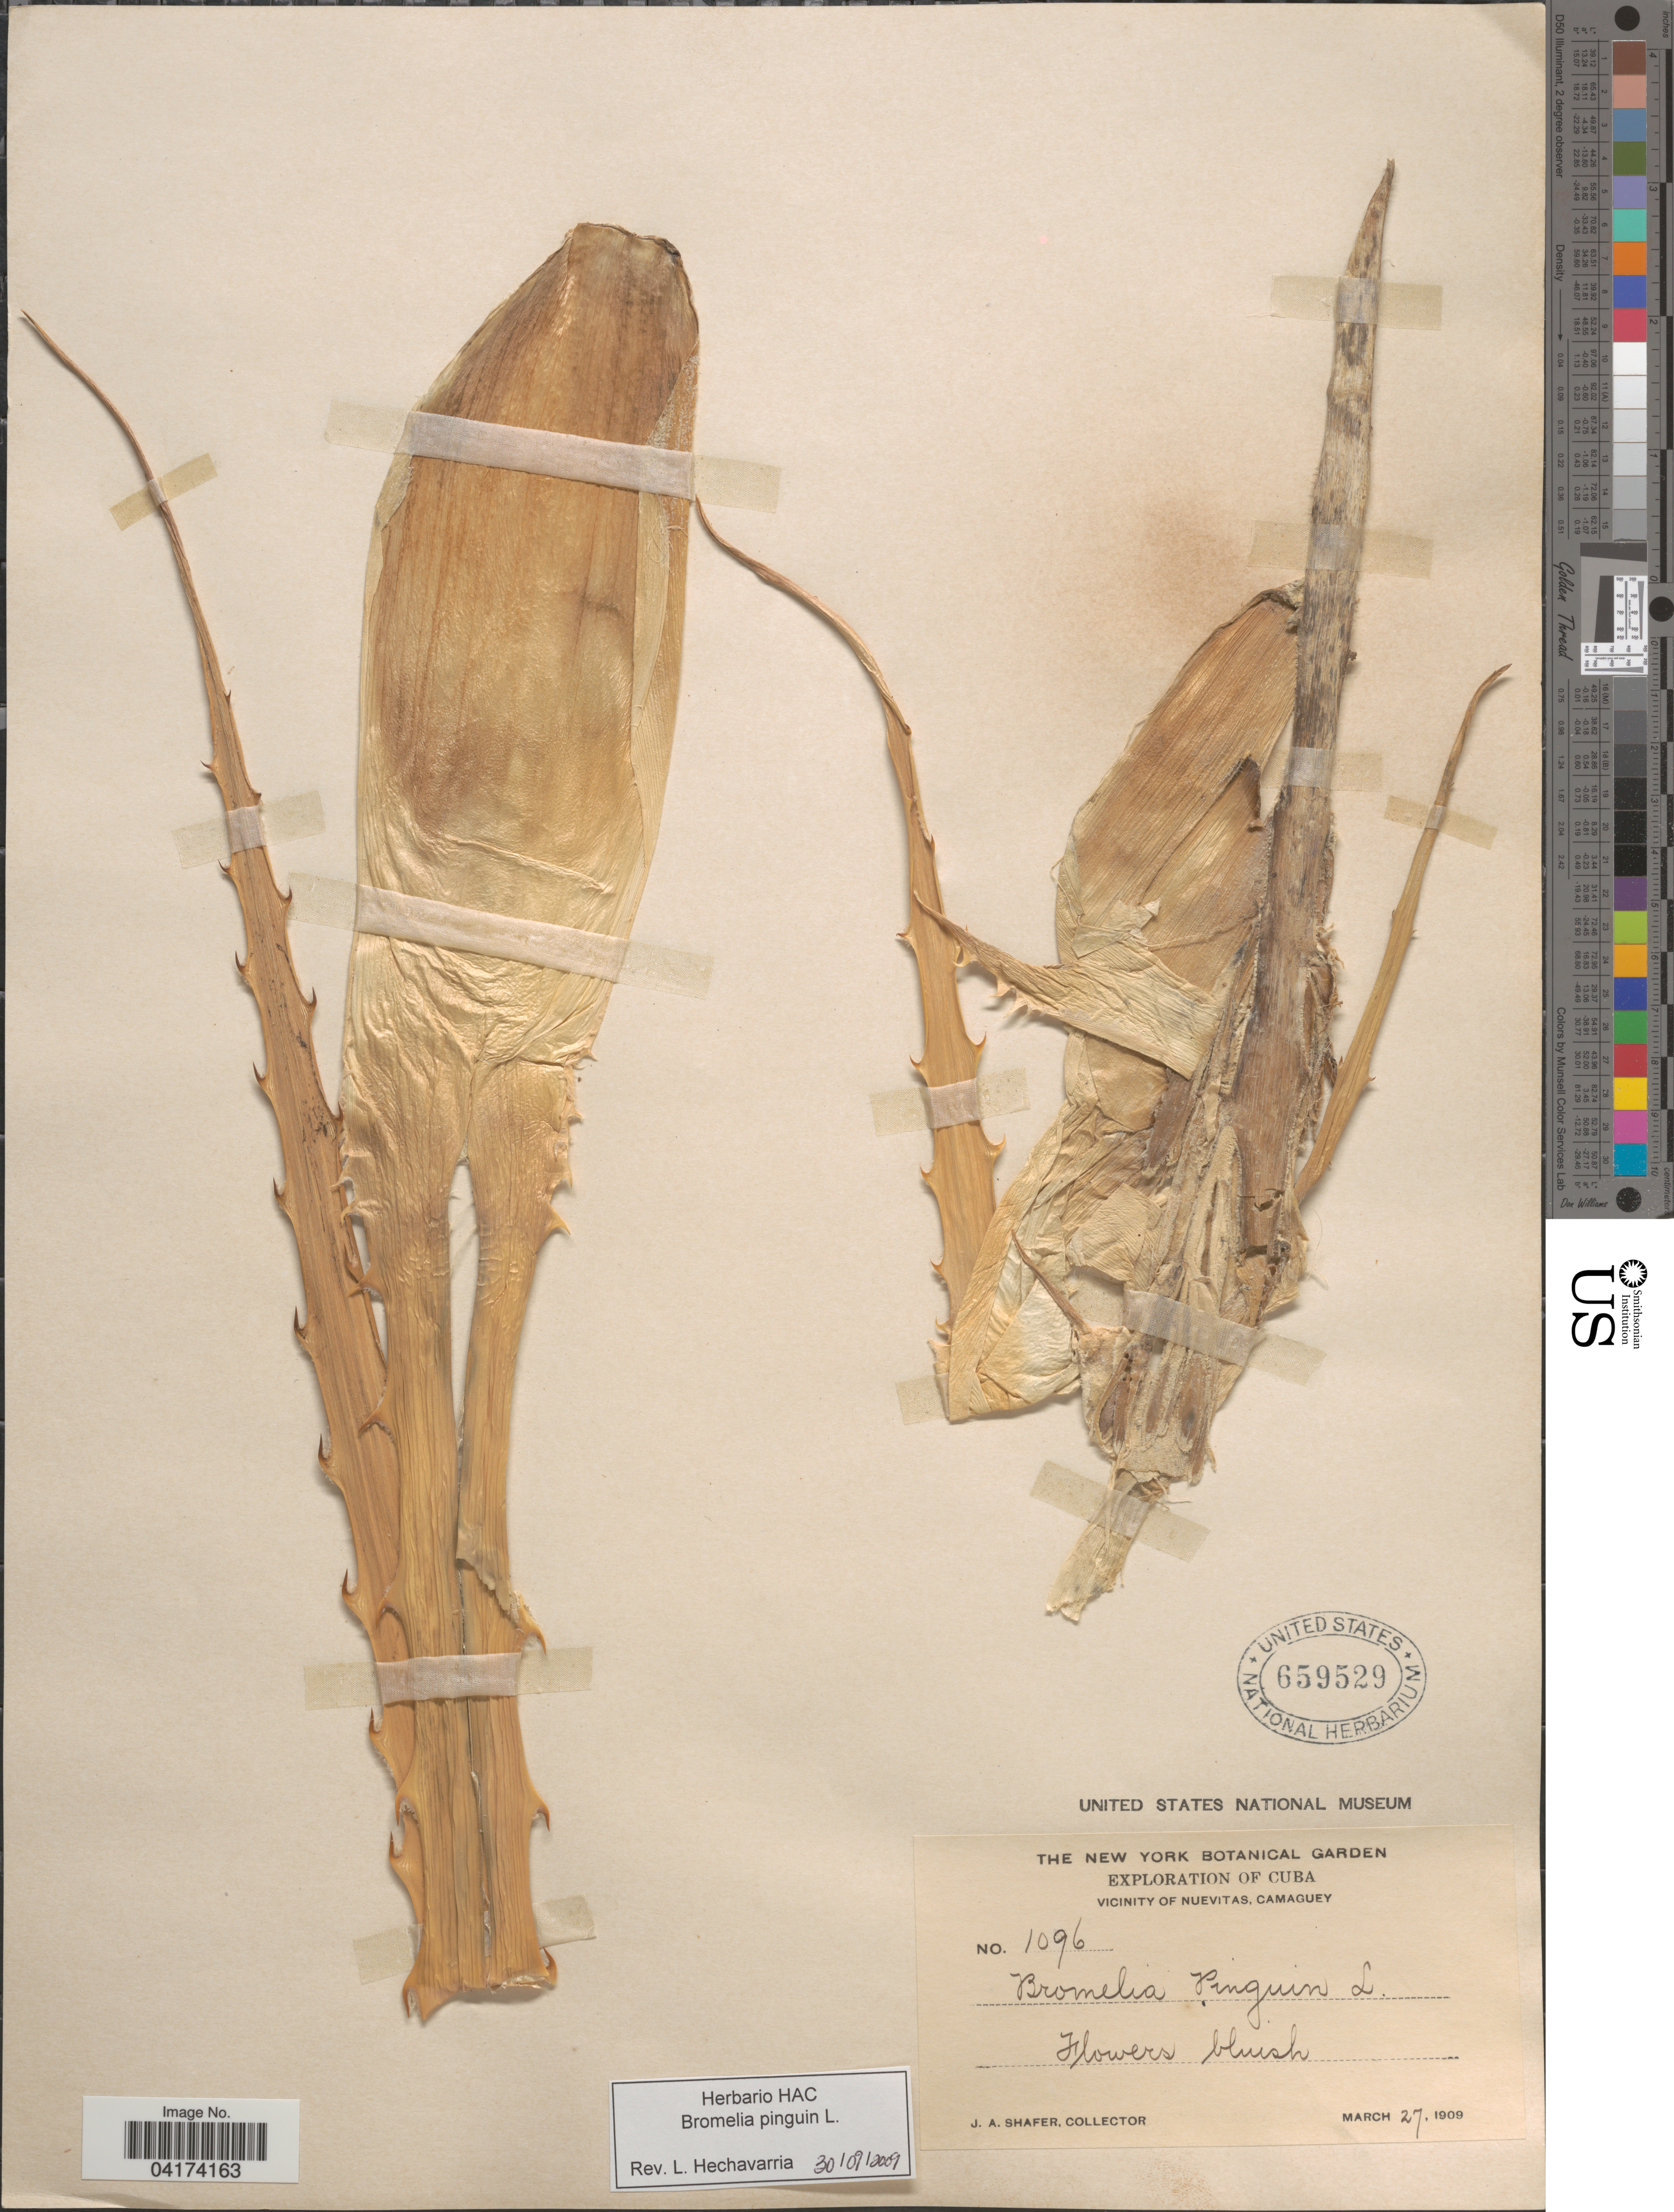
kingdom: Plantae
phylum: Tracheophyta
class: Liliopsida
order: Poales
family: Bromeliaceae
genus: Bromelia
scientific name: Bromelia pinguin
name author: L.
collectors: J. A. Shafer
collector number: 1096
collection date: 1909-03-27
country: Cuba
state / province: Camagüey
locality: Exploration of Cuba. Vicinity of Nuevitas.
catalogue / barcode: US 659529